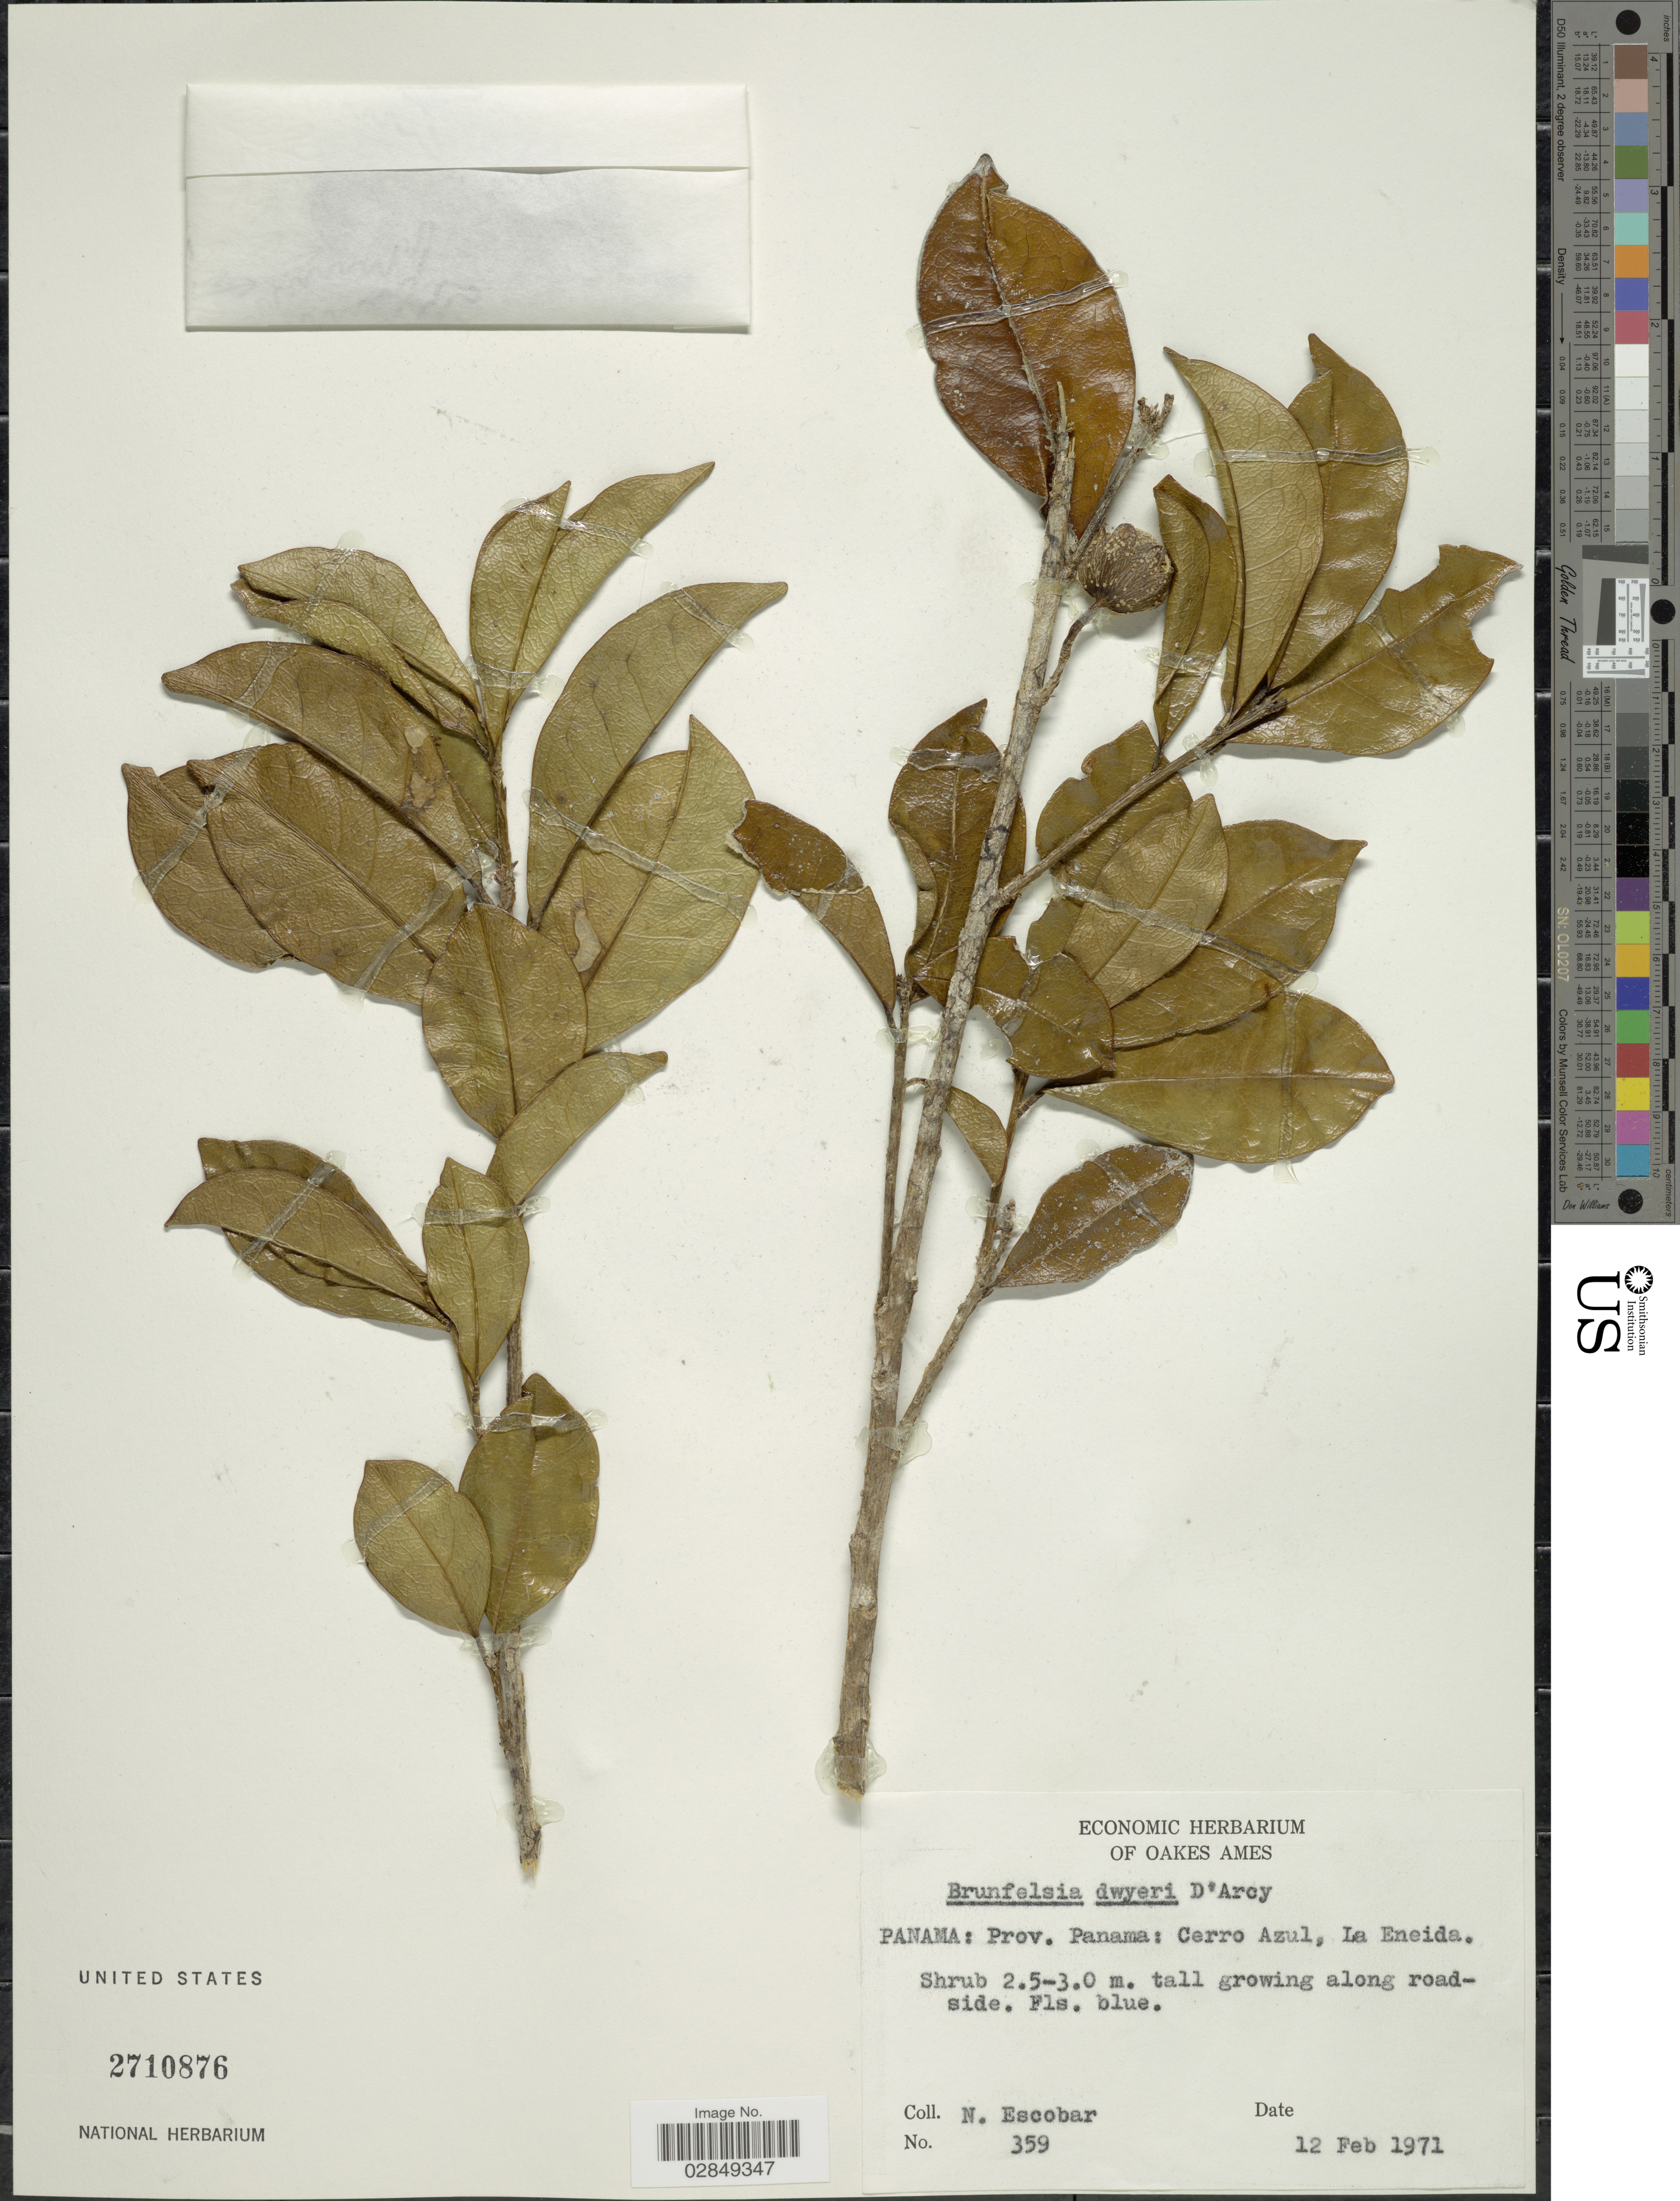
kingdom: Plantae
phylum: Tracheophyta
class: Magnoliopsida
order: Solanales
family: Solanaceae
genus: Brunfelsia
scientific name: Brunfelsia dwyeri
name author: D'Arcy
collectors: N. Escobar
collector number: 359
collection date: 1971-02-12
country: Panama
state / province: Panamá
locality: Cerro Azul, La Eneida.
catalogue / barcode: US 2710876